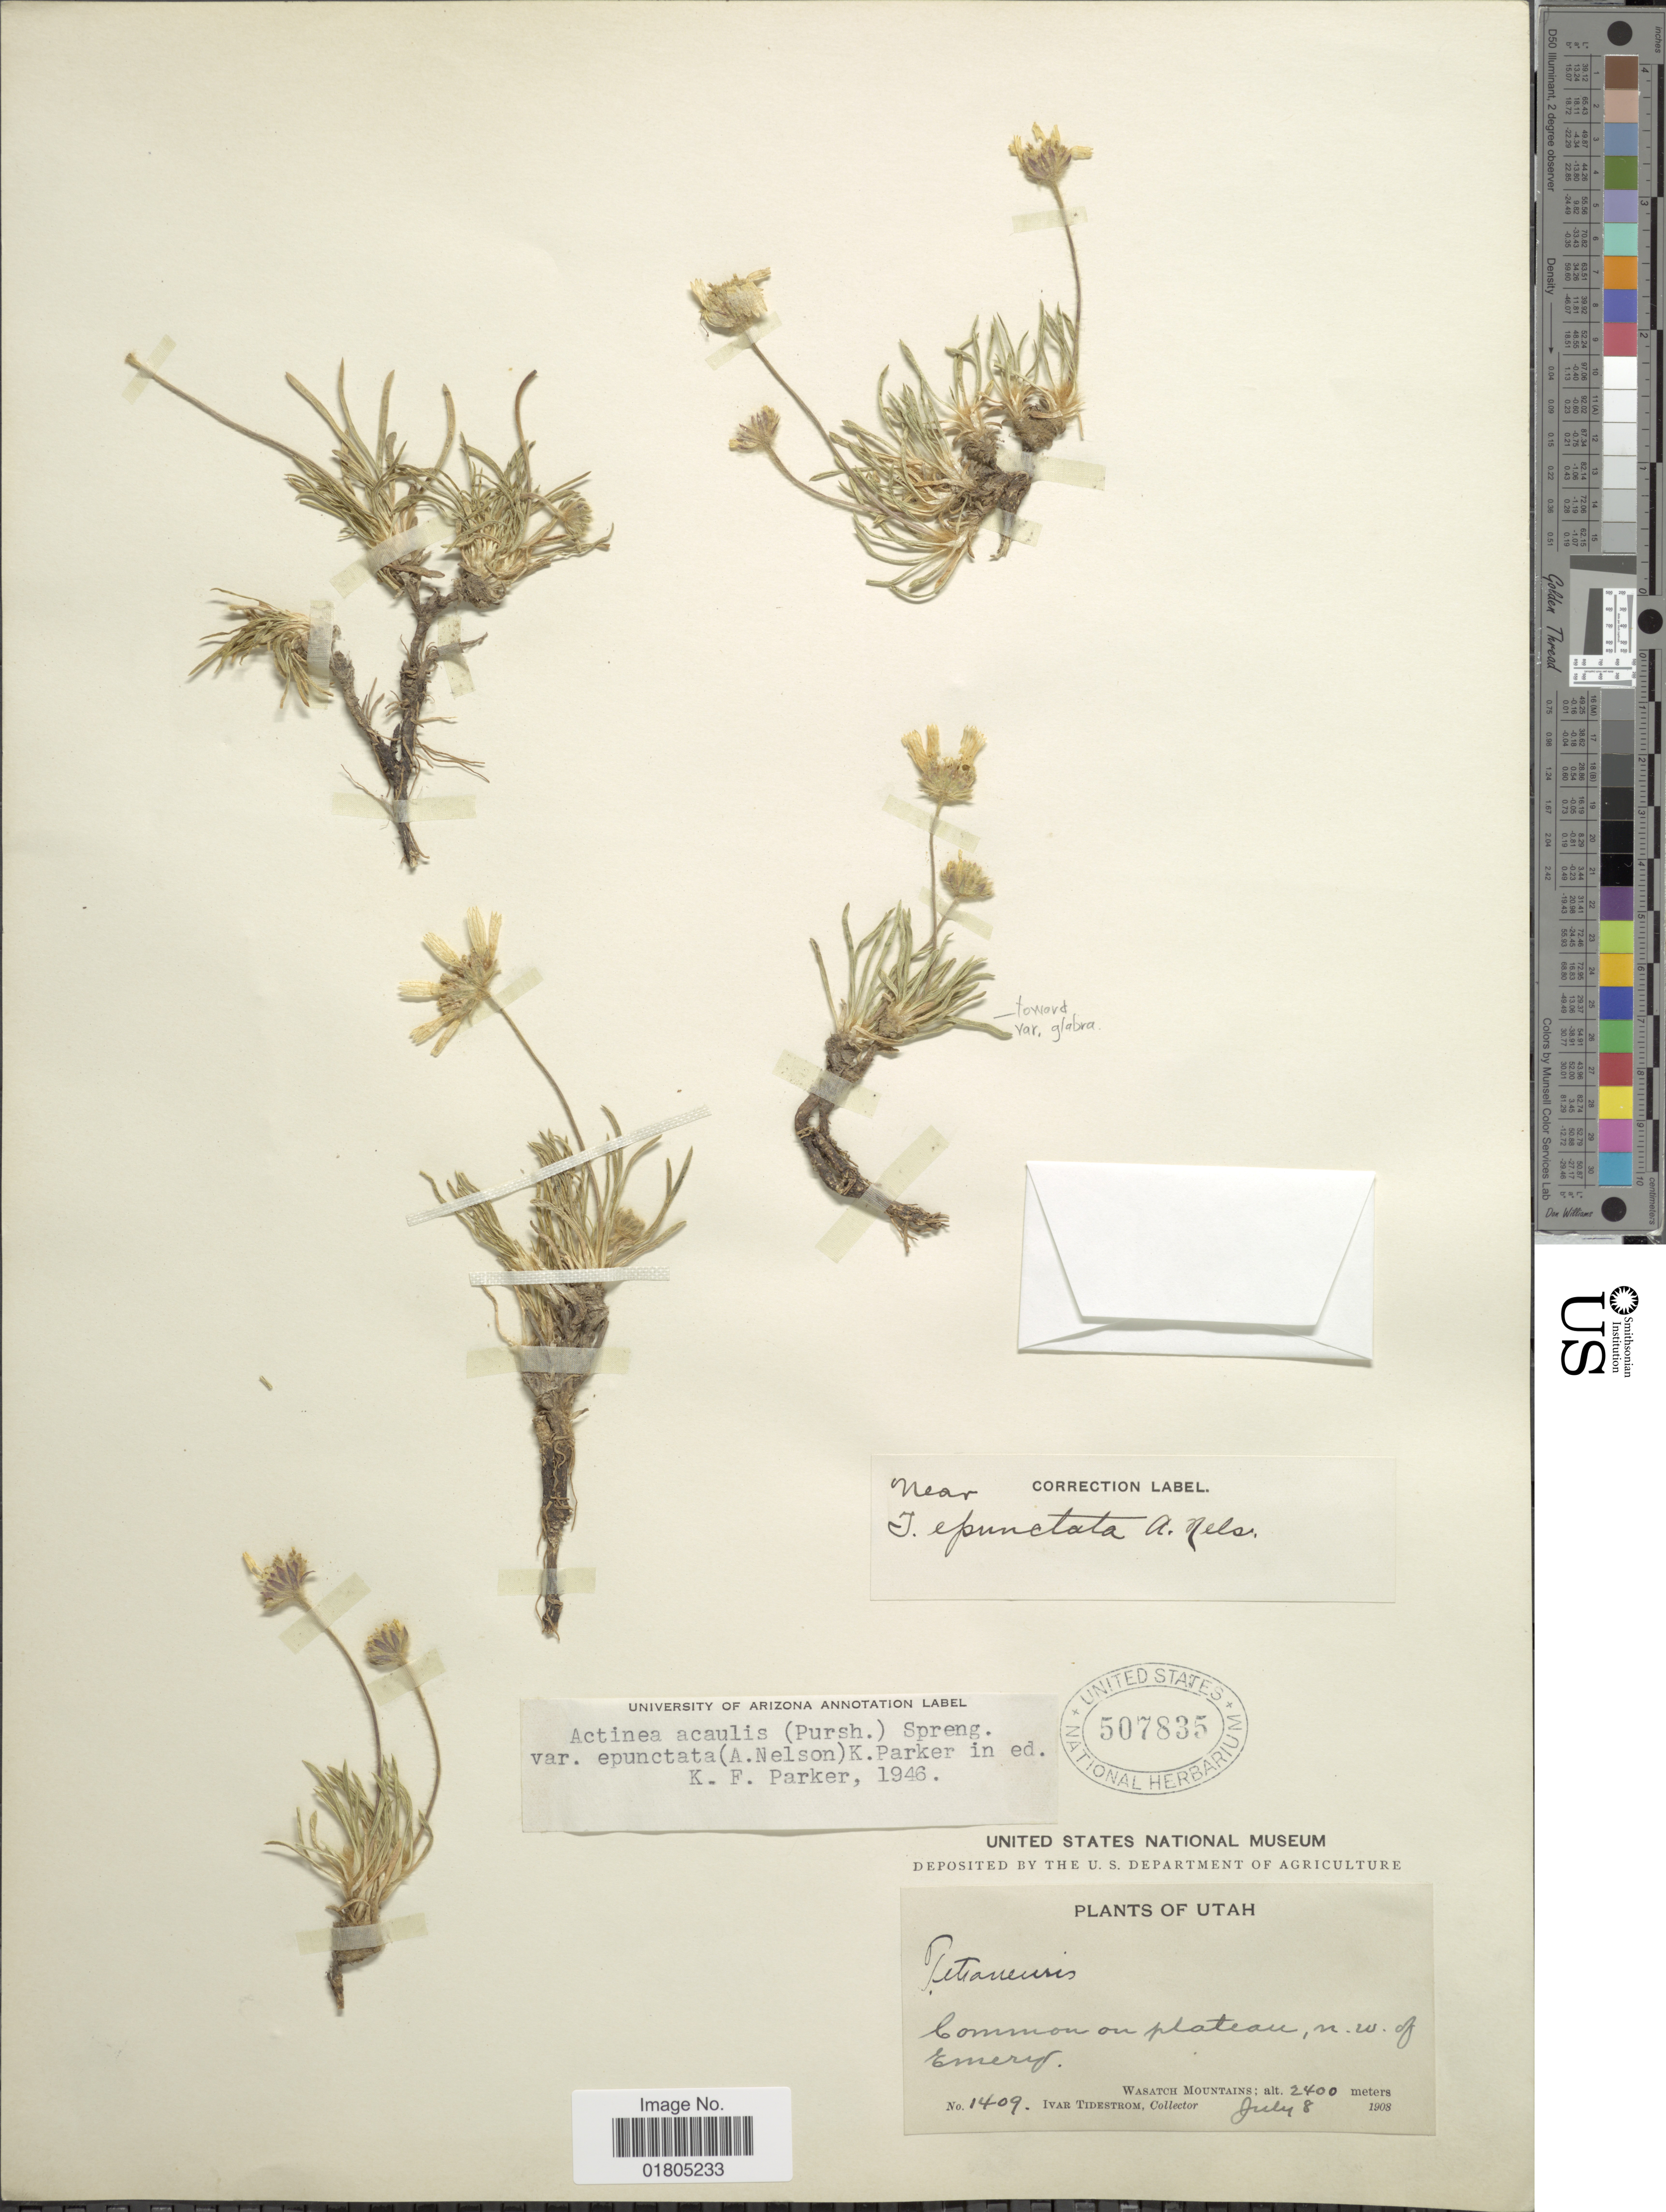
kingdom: Plantae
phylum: Tracheophyta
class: Magnoliopsida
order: Asterales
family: Asteraceae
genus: Actinea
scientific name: Actinea acaulis var. epunctata ( indet) ?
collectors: I. F. Tidestrom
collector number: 1409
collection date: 1908-07-08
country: United States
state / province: Utah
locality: Common on plateau, n. w. of Emery, Wasatch Mountains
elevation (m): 2400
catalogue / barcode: US 507835